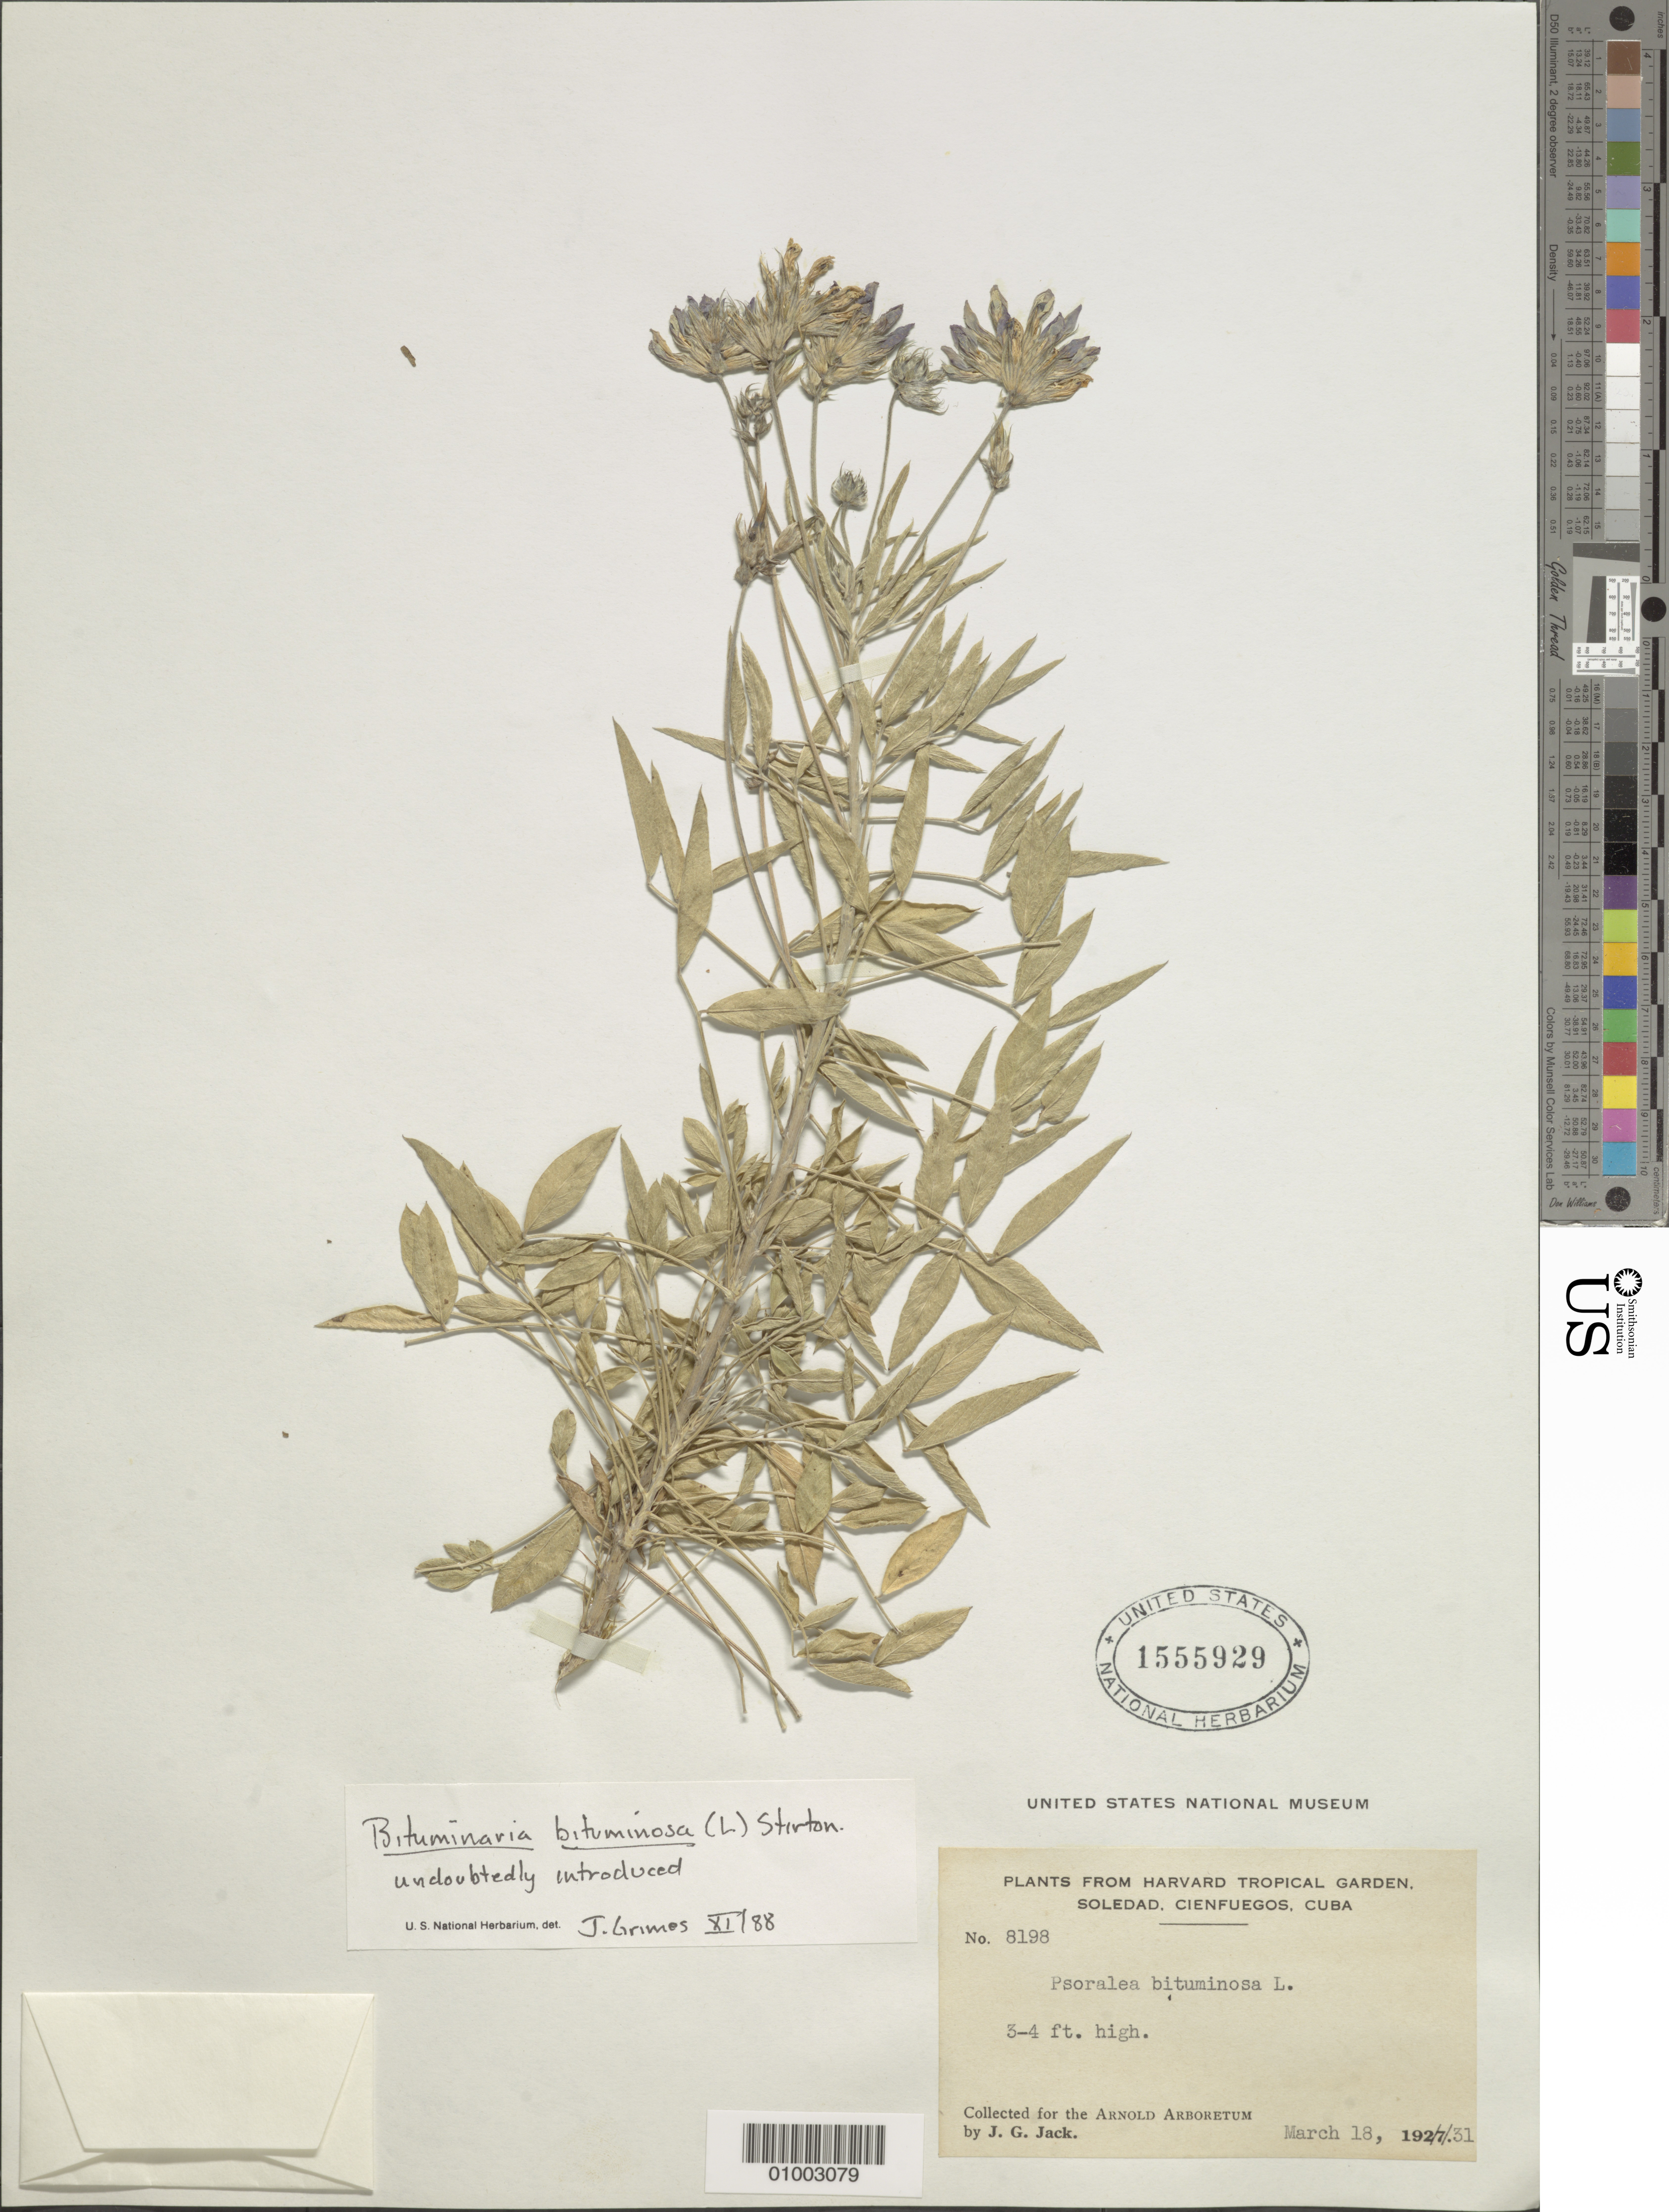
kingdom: Plantae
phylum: Tracheophyta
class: Magnoliopsida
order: Fabales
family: Fabaceae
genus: Bituminaria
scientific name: Bituminaria bituminosa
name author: (L.) C.H. Stirt.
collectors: J. G. Jack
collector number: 8198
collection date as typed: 18 Mar 1931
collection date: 1931-03-18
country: Cuba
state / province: Cienfuegos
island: Cuba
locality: Soledad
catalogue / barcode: US 1555929